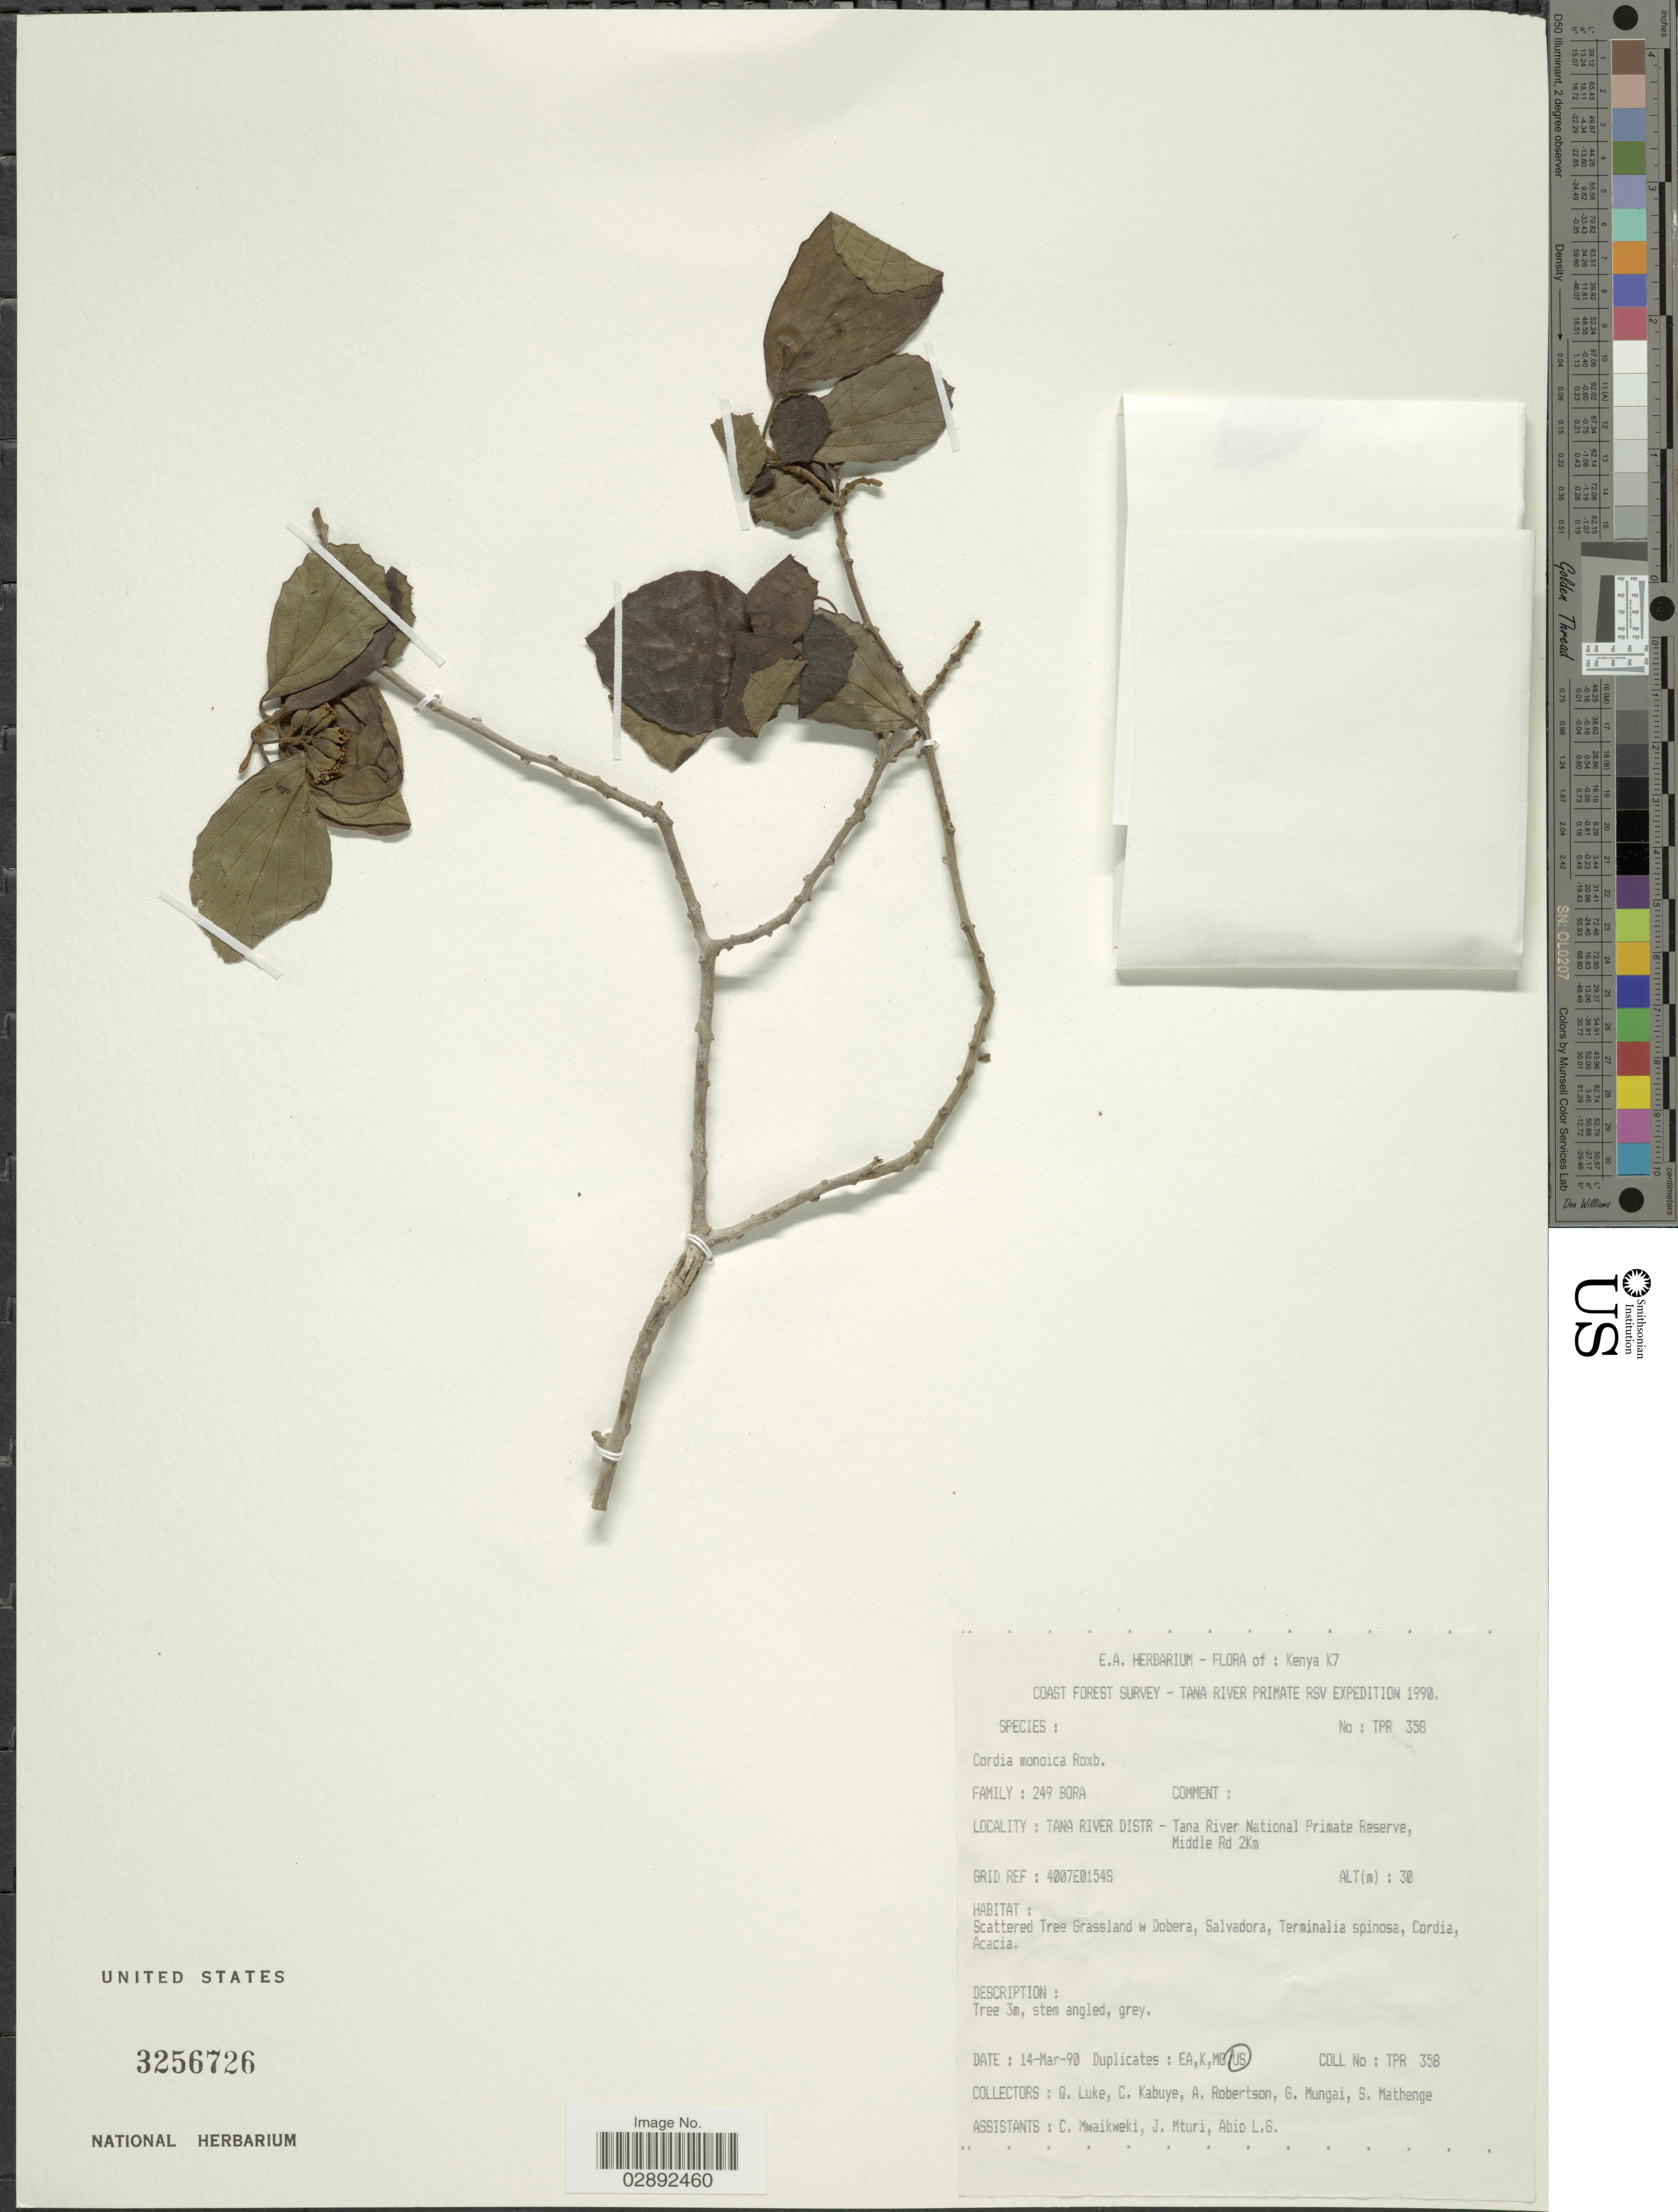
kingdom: Plantae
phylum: Tracheophyta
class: Magnoliopsida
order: Boraginales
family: Cordiaceae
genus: Cordia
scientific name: Cordia monoica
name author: Roxb.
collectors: Q. Luke, C. Kabuye, A. Robertson, G. Mungai & et al.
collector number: TPR358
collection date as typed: Transcribed d/m/y: 14/3/90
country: Kenya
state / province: Tana River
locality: K7. Tana River Distr - Tana River National Primate Reserve, Middle Rd 2Km. Grid Ref: 4007E0154S.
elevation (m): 30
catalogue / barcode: US 3256726